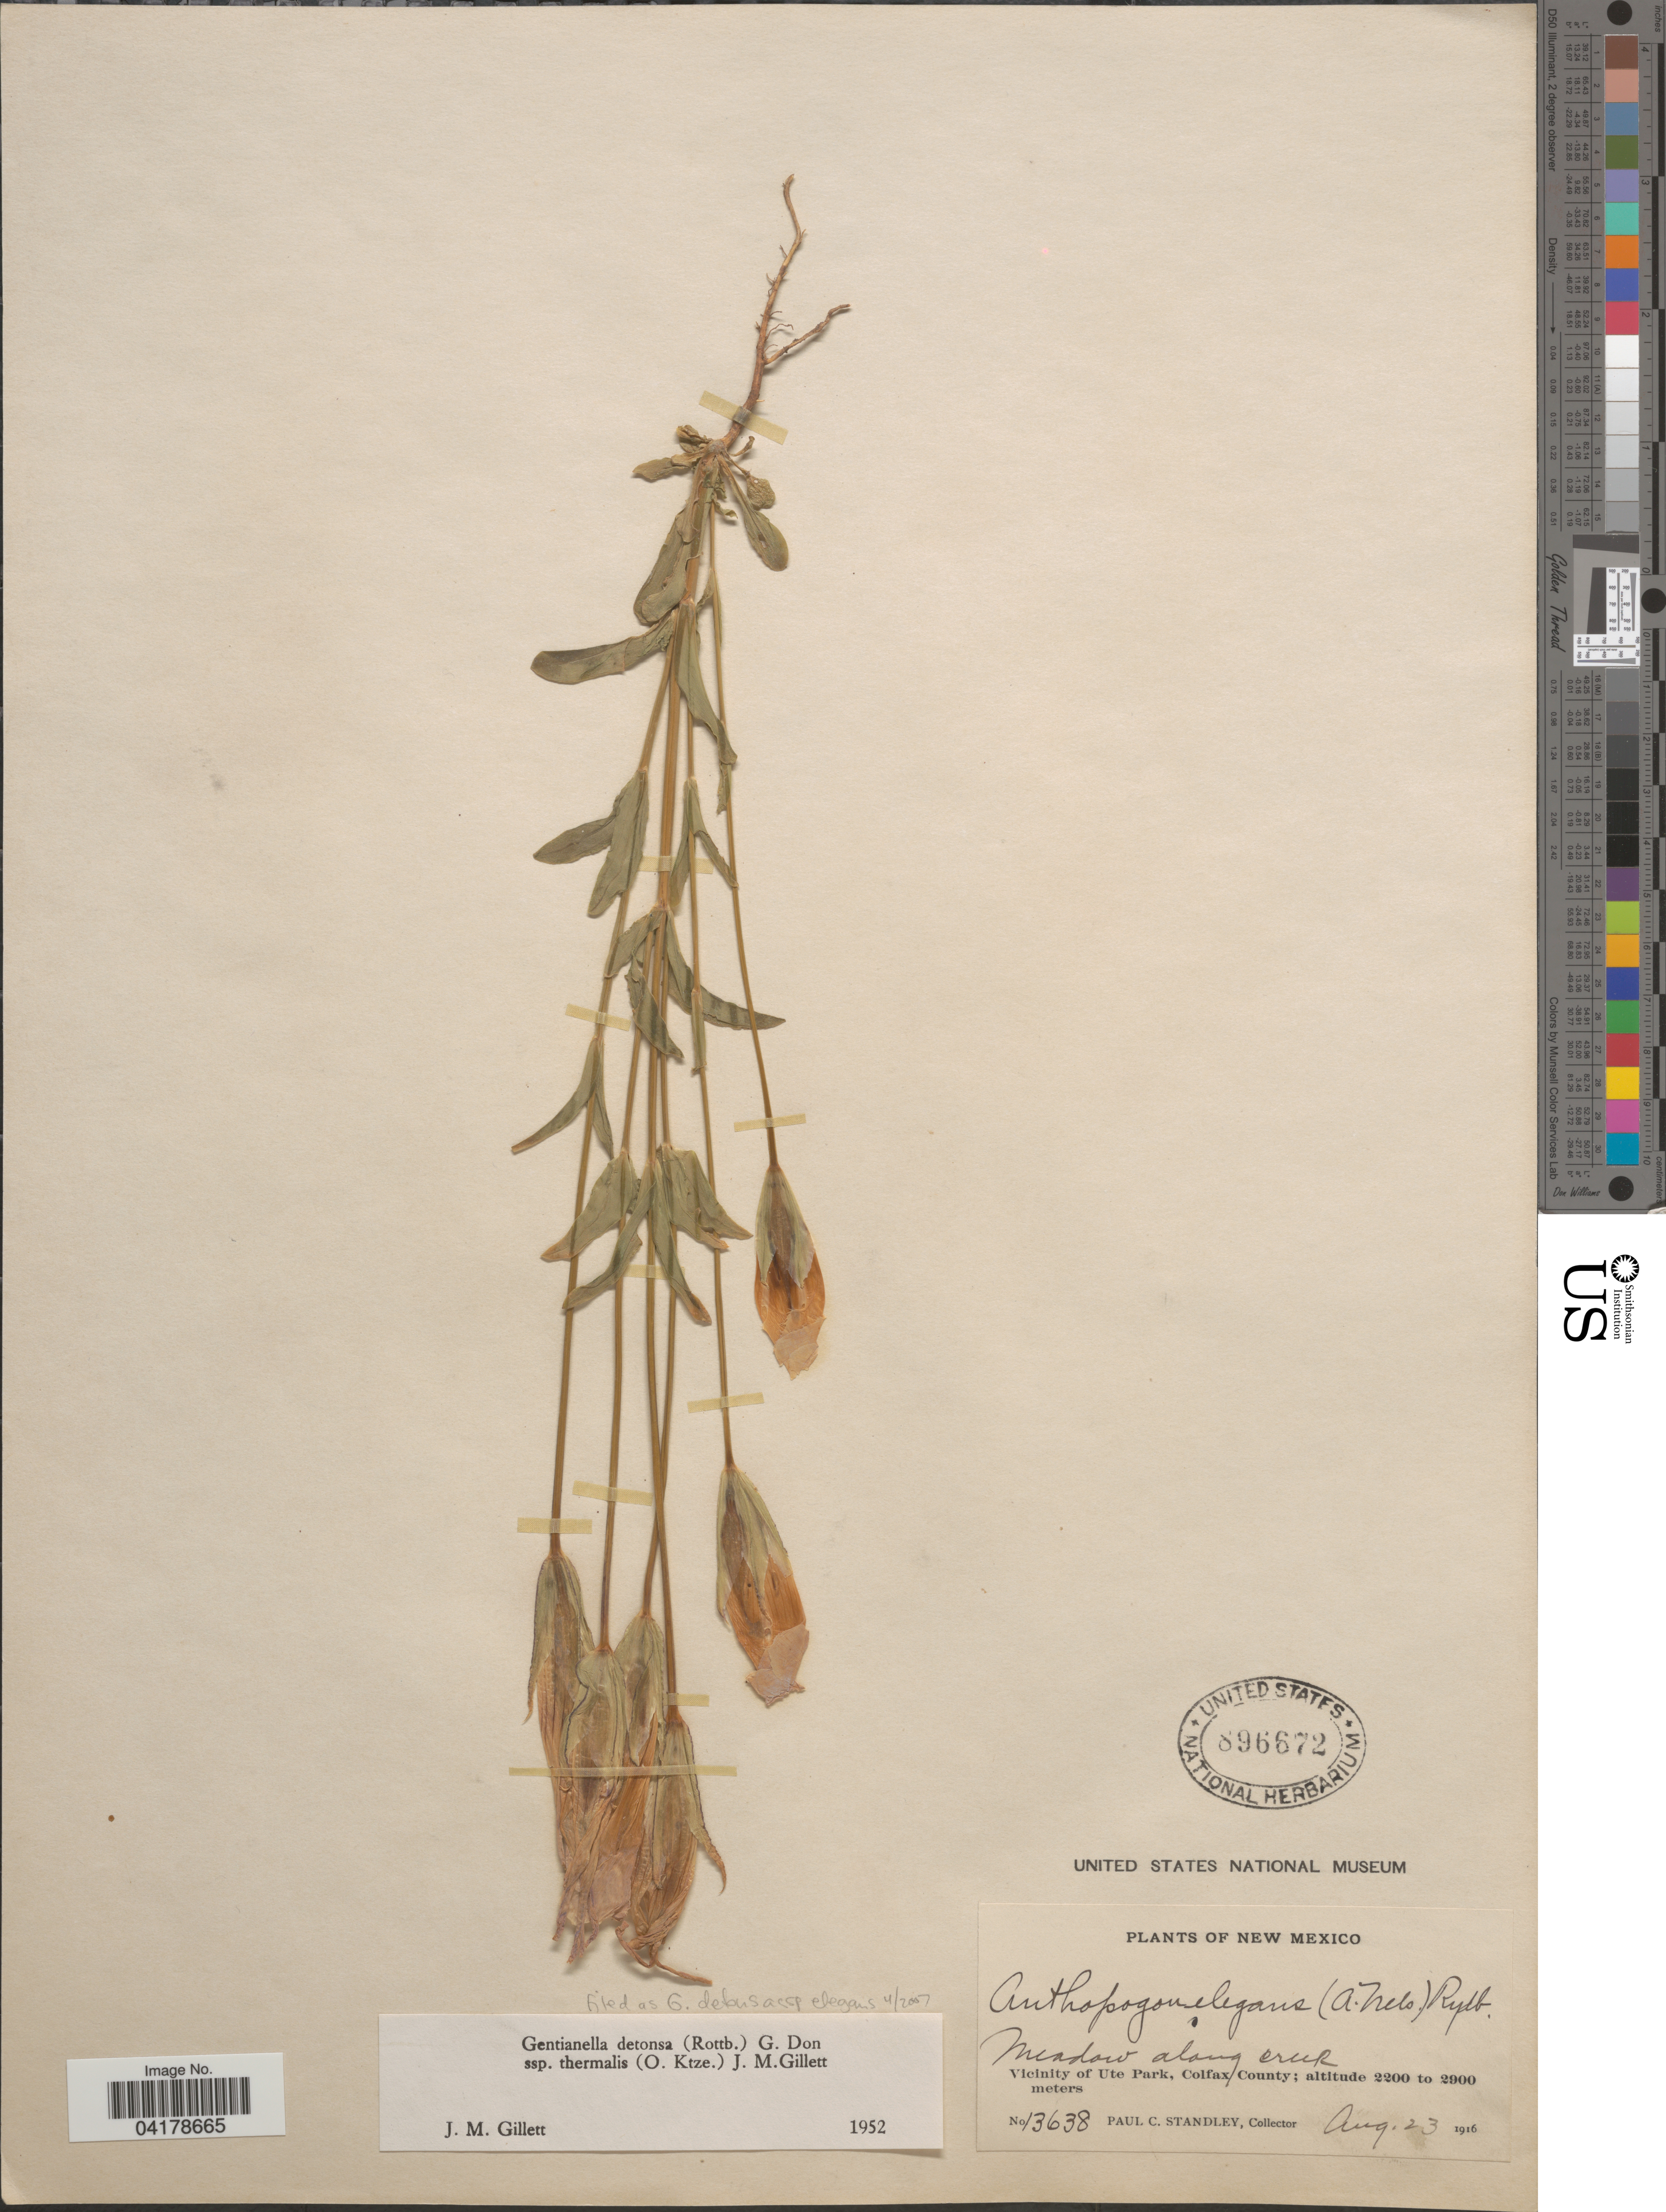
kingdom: Plantae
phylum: Tracheophyta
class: Magnoliopsida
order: Gentianales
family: Gentianaceae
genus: Gentianella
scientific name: Gentianella detonsa subsp. thermalis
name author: (Kuntze) J.M. Gillett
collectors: P. C. Standley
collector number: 13638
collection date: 1916-08-23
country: United States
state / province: New Mexico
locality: Vicinity of Ute Park, Colfax County.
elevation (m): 2200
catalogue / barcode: US 896672